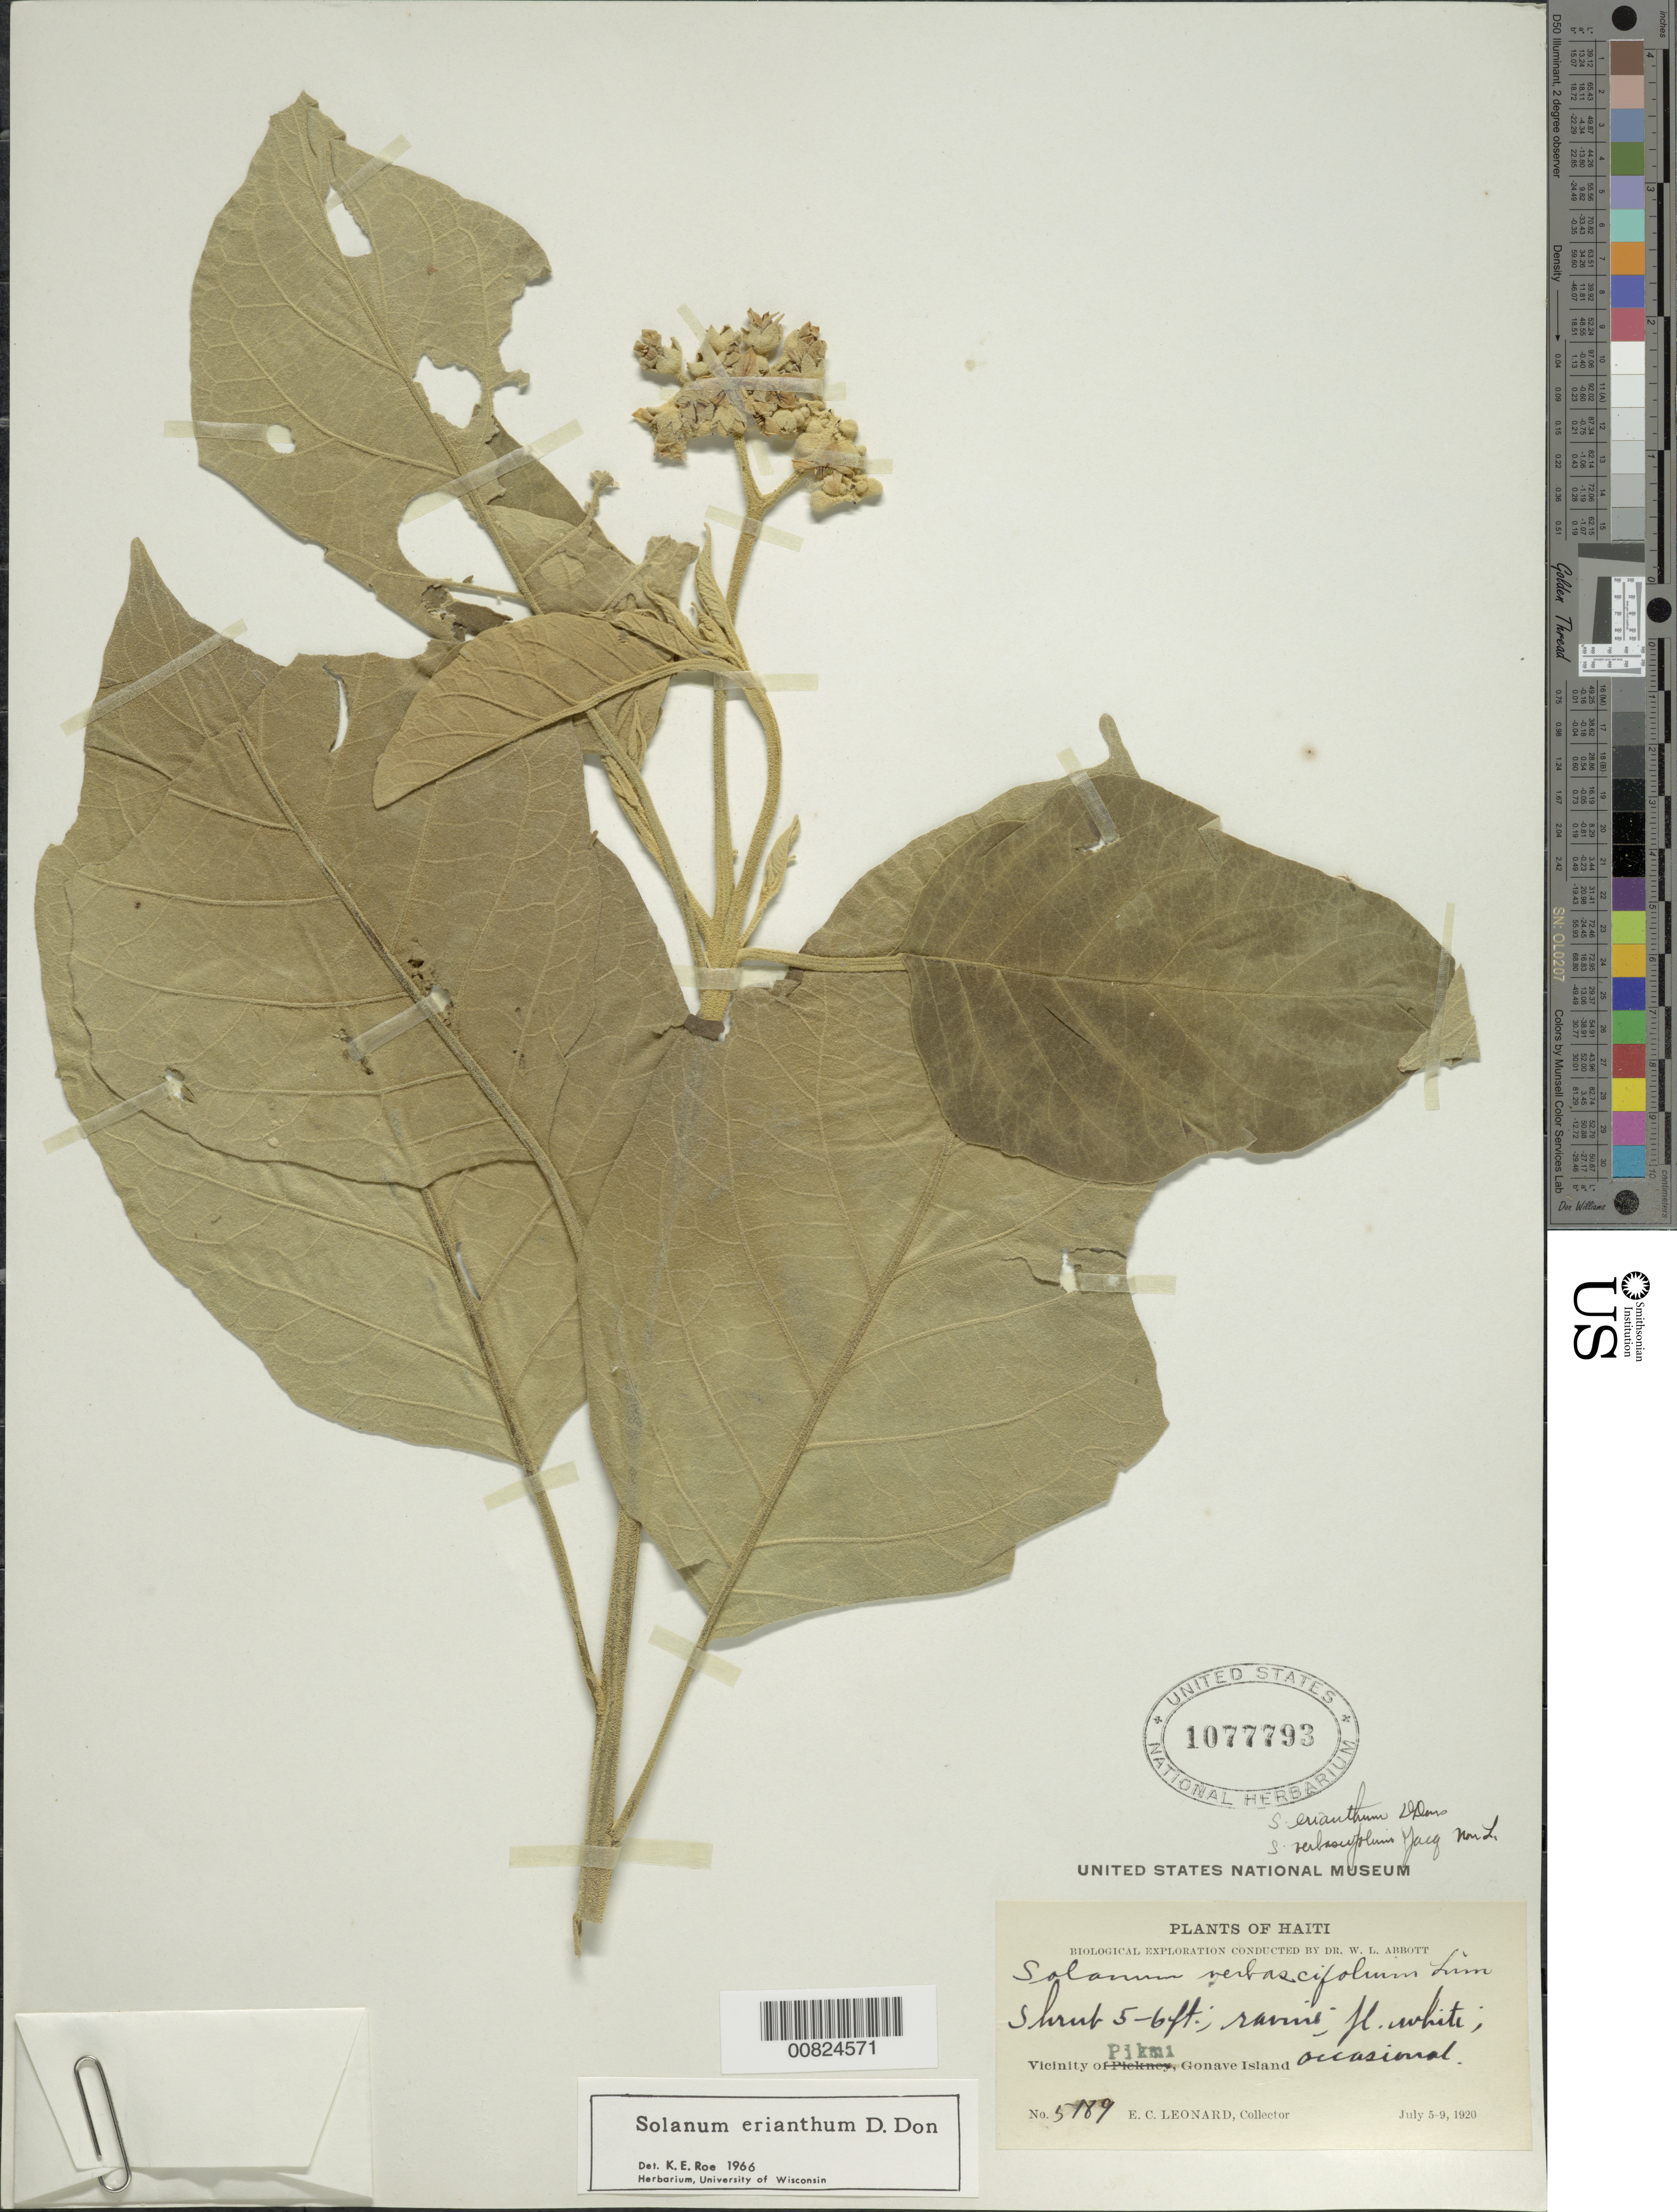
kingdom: Plantae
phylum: Tracheophyta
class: Magnoliopsida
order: Solanales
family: Solanaceae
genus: Solanum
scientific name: Solanum erianthum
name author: D. Don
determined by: Roe, K. E.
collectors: E. C. Leonard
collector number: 5189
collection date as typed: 05 Jul 1920 to 09 Jul 1920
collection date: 1920-07-05/1920-07-09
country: Haiti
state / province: Ouest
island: Île de la Gonâve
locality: Vicinity of Pikmi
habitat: Ravine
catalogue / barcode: US 1077793